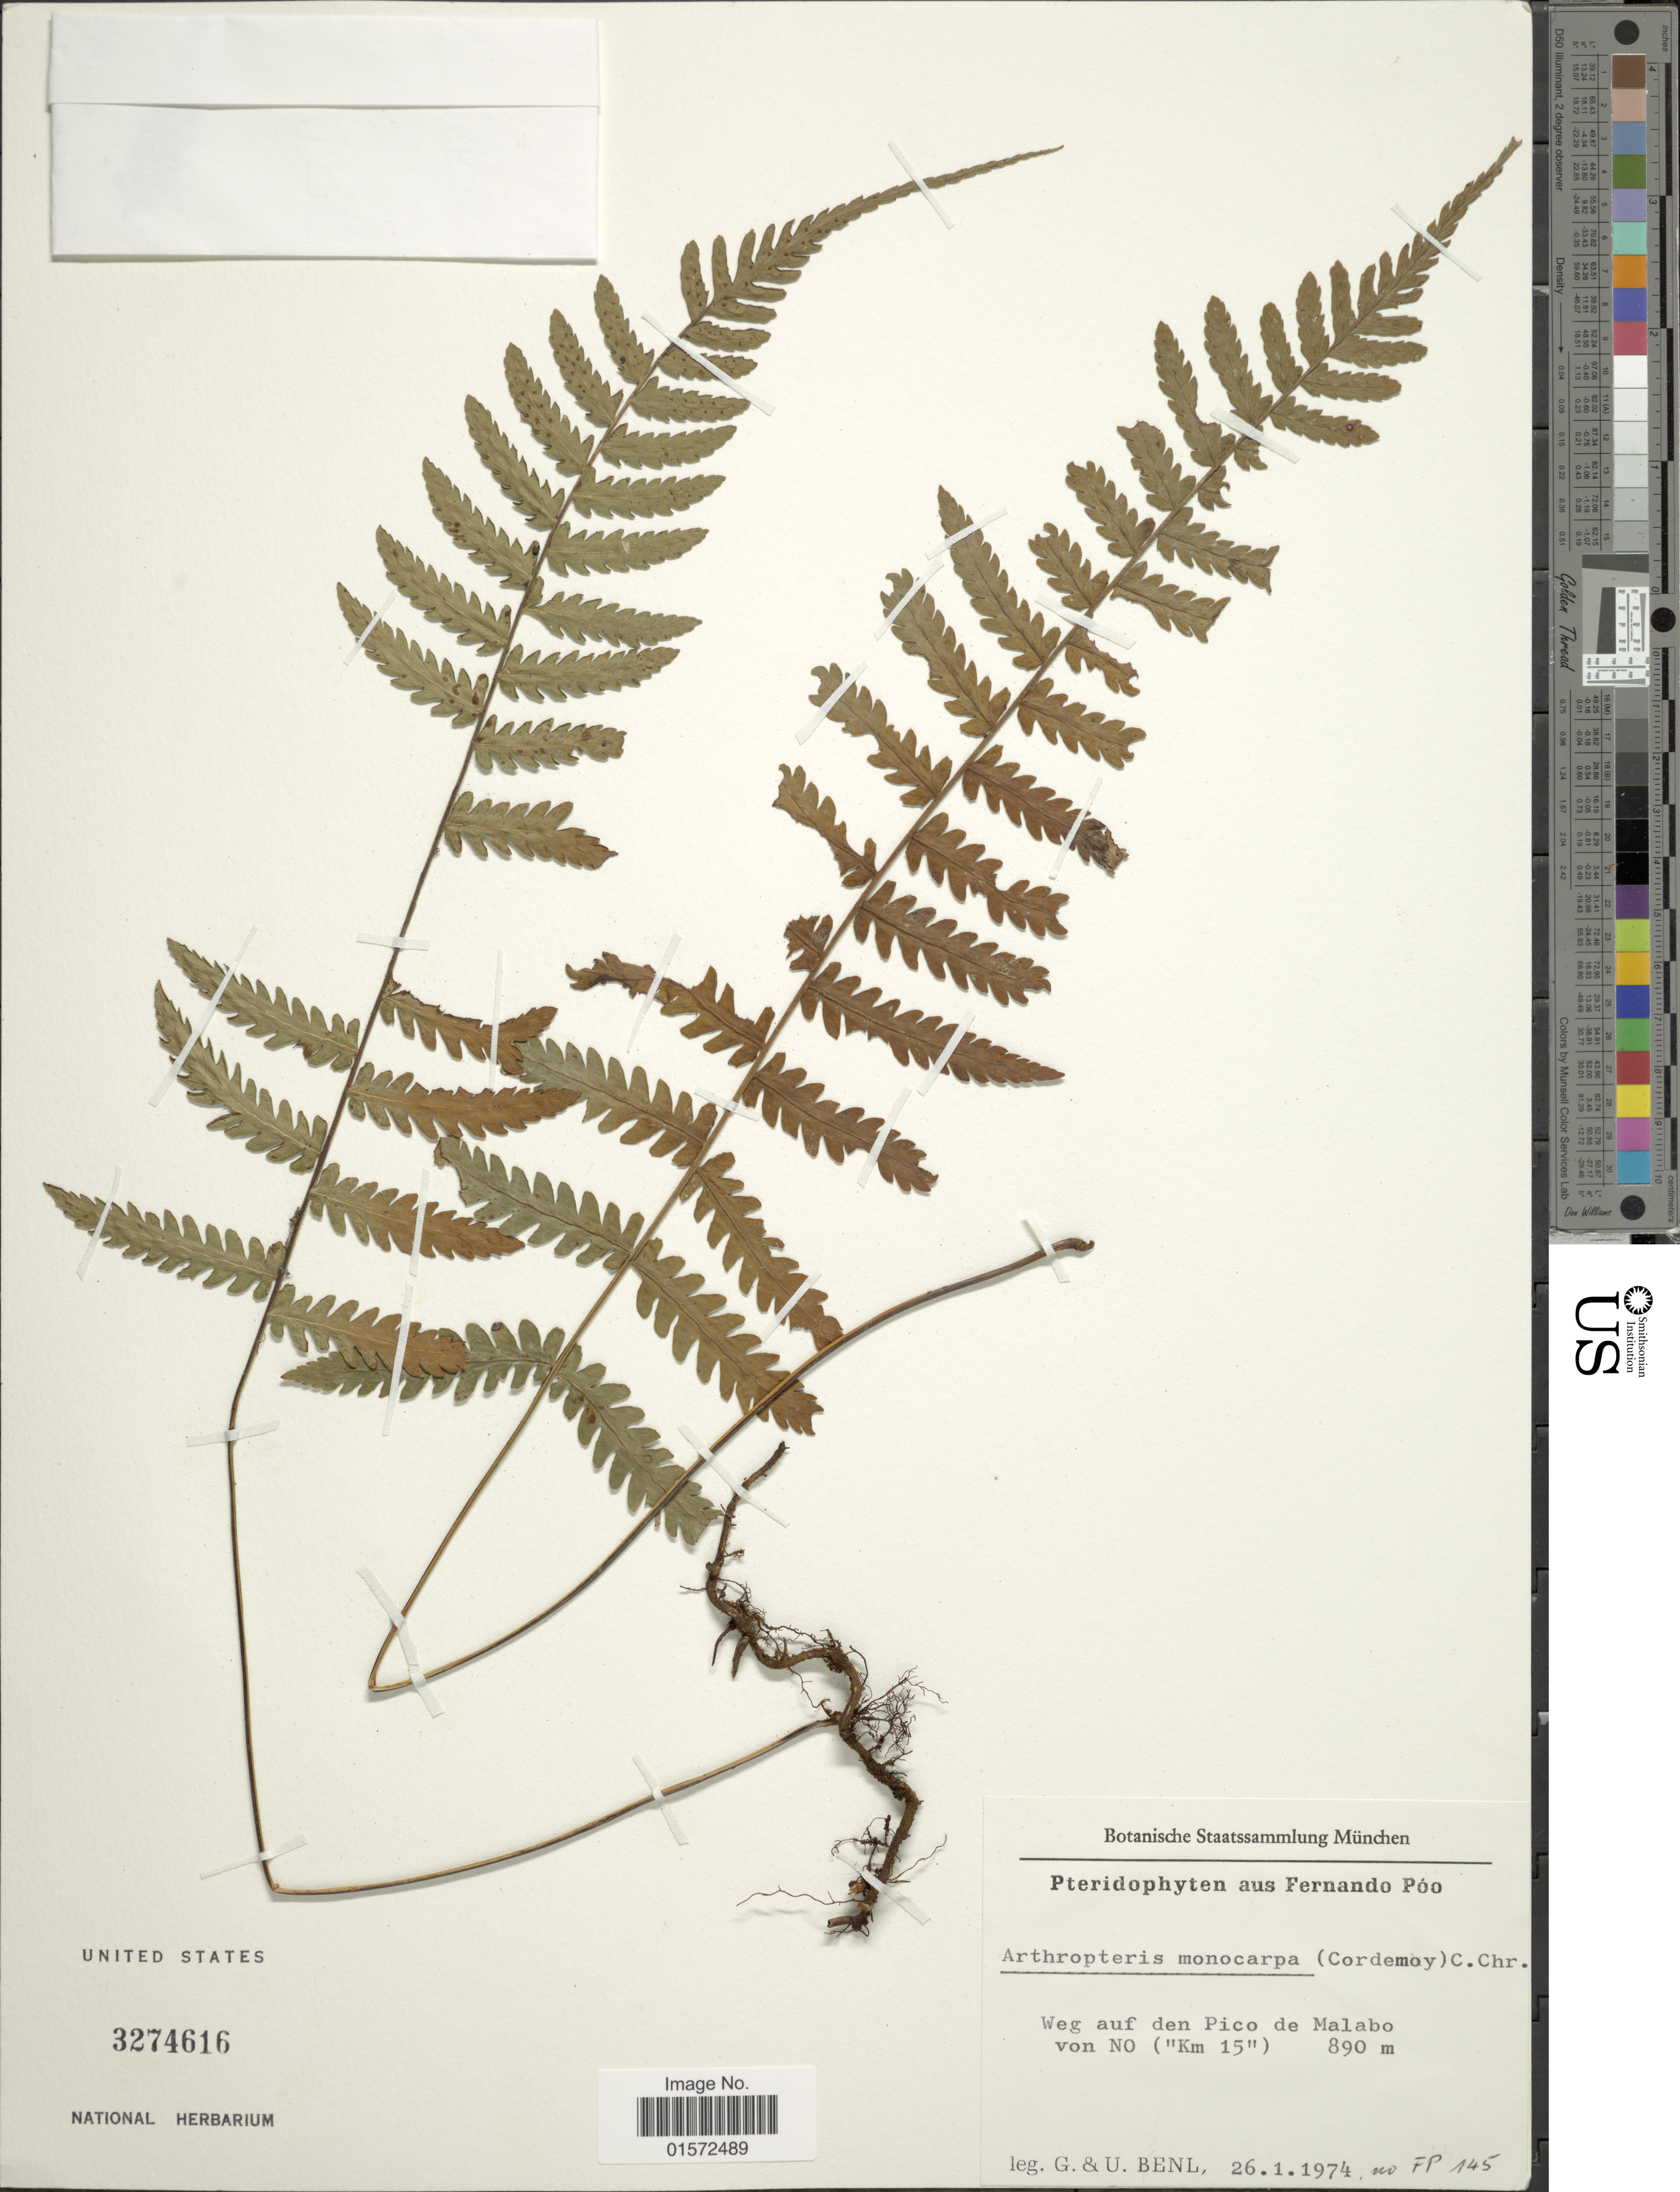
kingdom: Plantae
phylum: Tracheophyta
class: Polypodiopsida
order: Polypodiales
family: Tectariaceae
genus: Arthropteris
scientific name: Arthropteris monocarpa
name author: (Cordem.) C. Chr.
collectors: G. Benl & U. Benl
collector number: FP 145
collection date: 1974-01-26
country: Portugal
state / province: Azores (Aut. Reg.)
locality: Weg auf den Pico de Malabo von No (km 15)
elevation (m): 890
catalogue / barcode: US 3274616